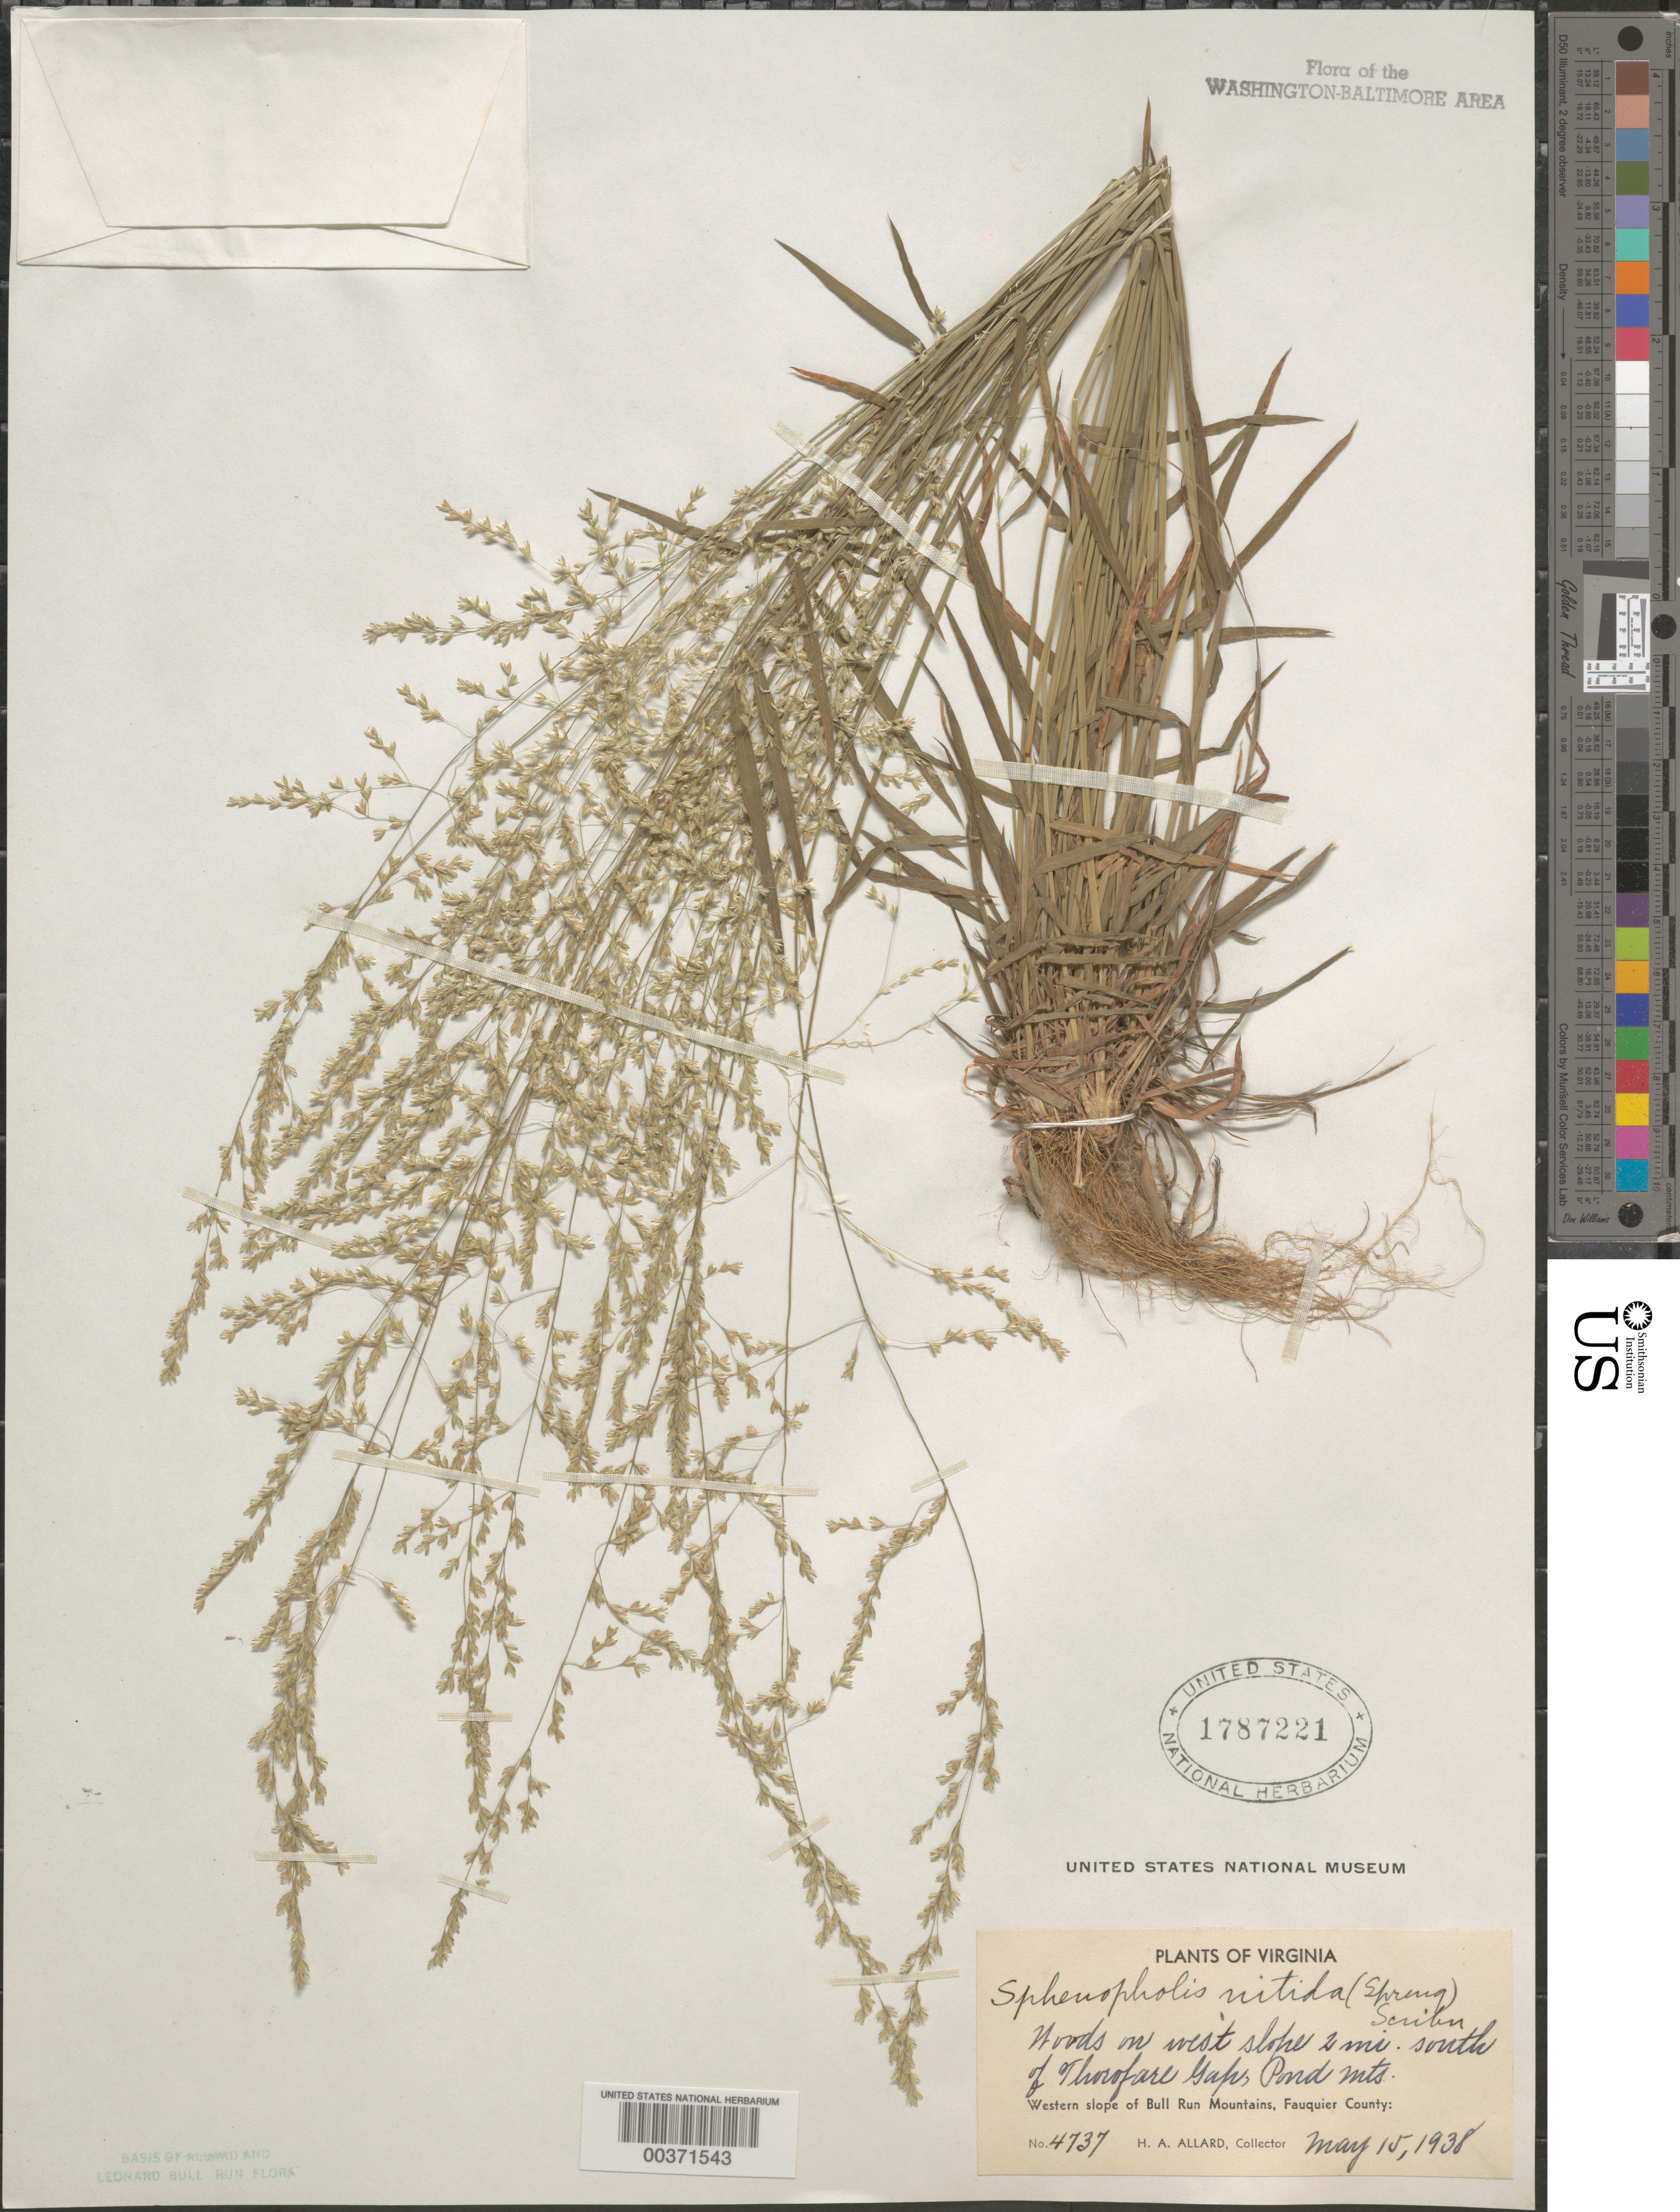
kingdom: Plantae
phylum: Tracheophyta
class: Liliopsida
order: Poales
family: Poaceae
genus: Sphenopholis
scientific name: Sphenopholis nitida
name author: (Biehler) Scribn.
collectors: H. A. Allard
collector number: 4737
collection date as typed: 15 May 1938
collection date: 1938-05-15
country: United States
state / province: Virginia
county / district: Fauquier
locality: South of Thorofare Gap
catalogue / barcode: US 1787221